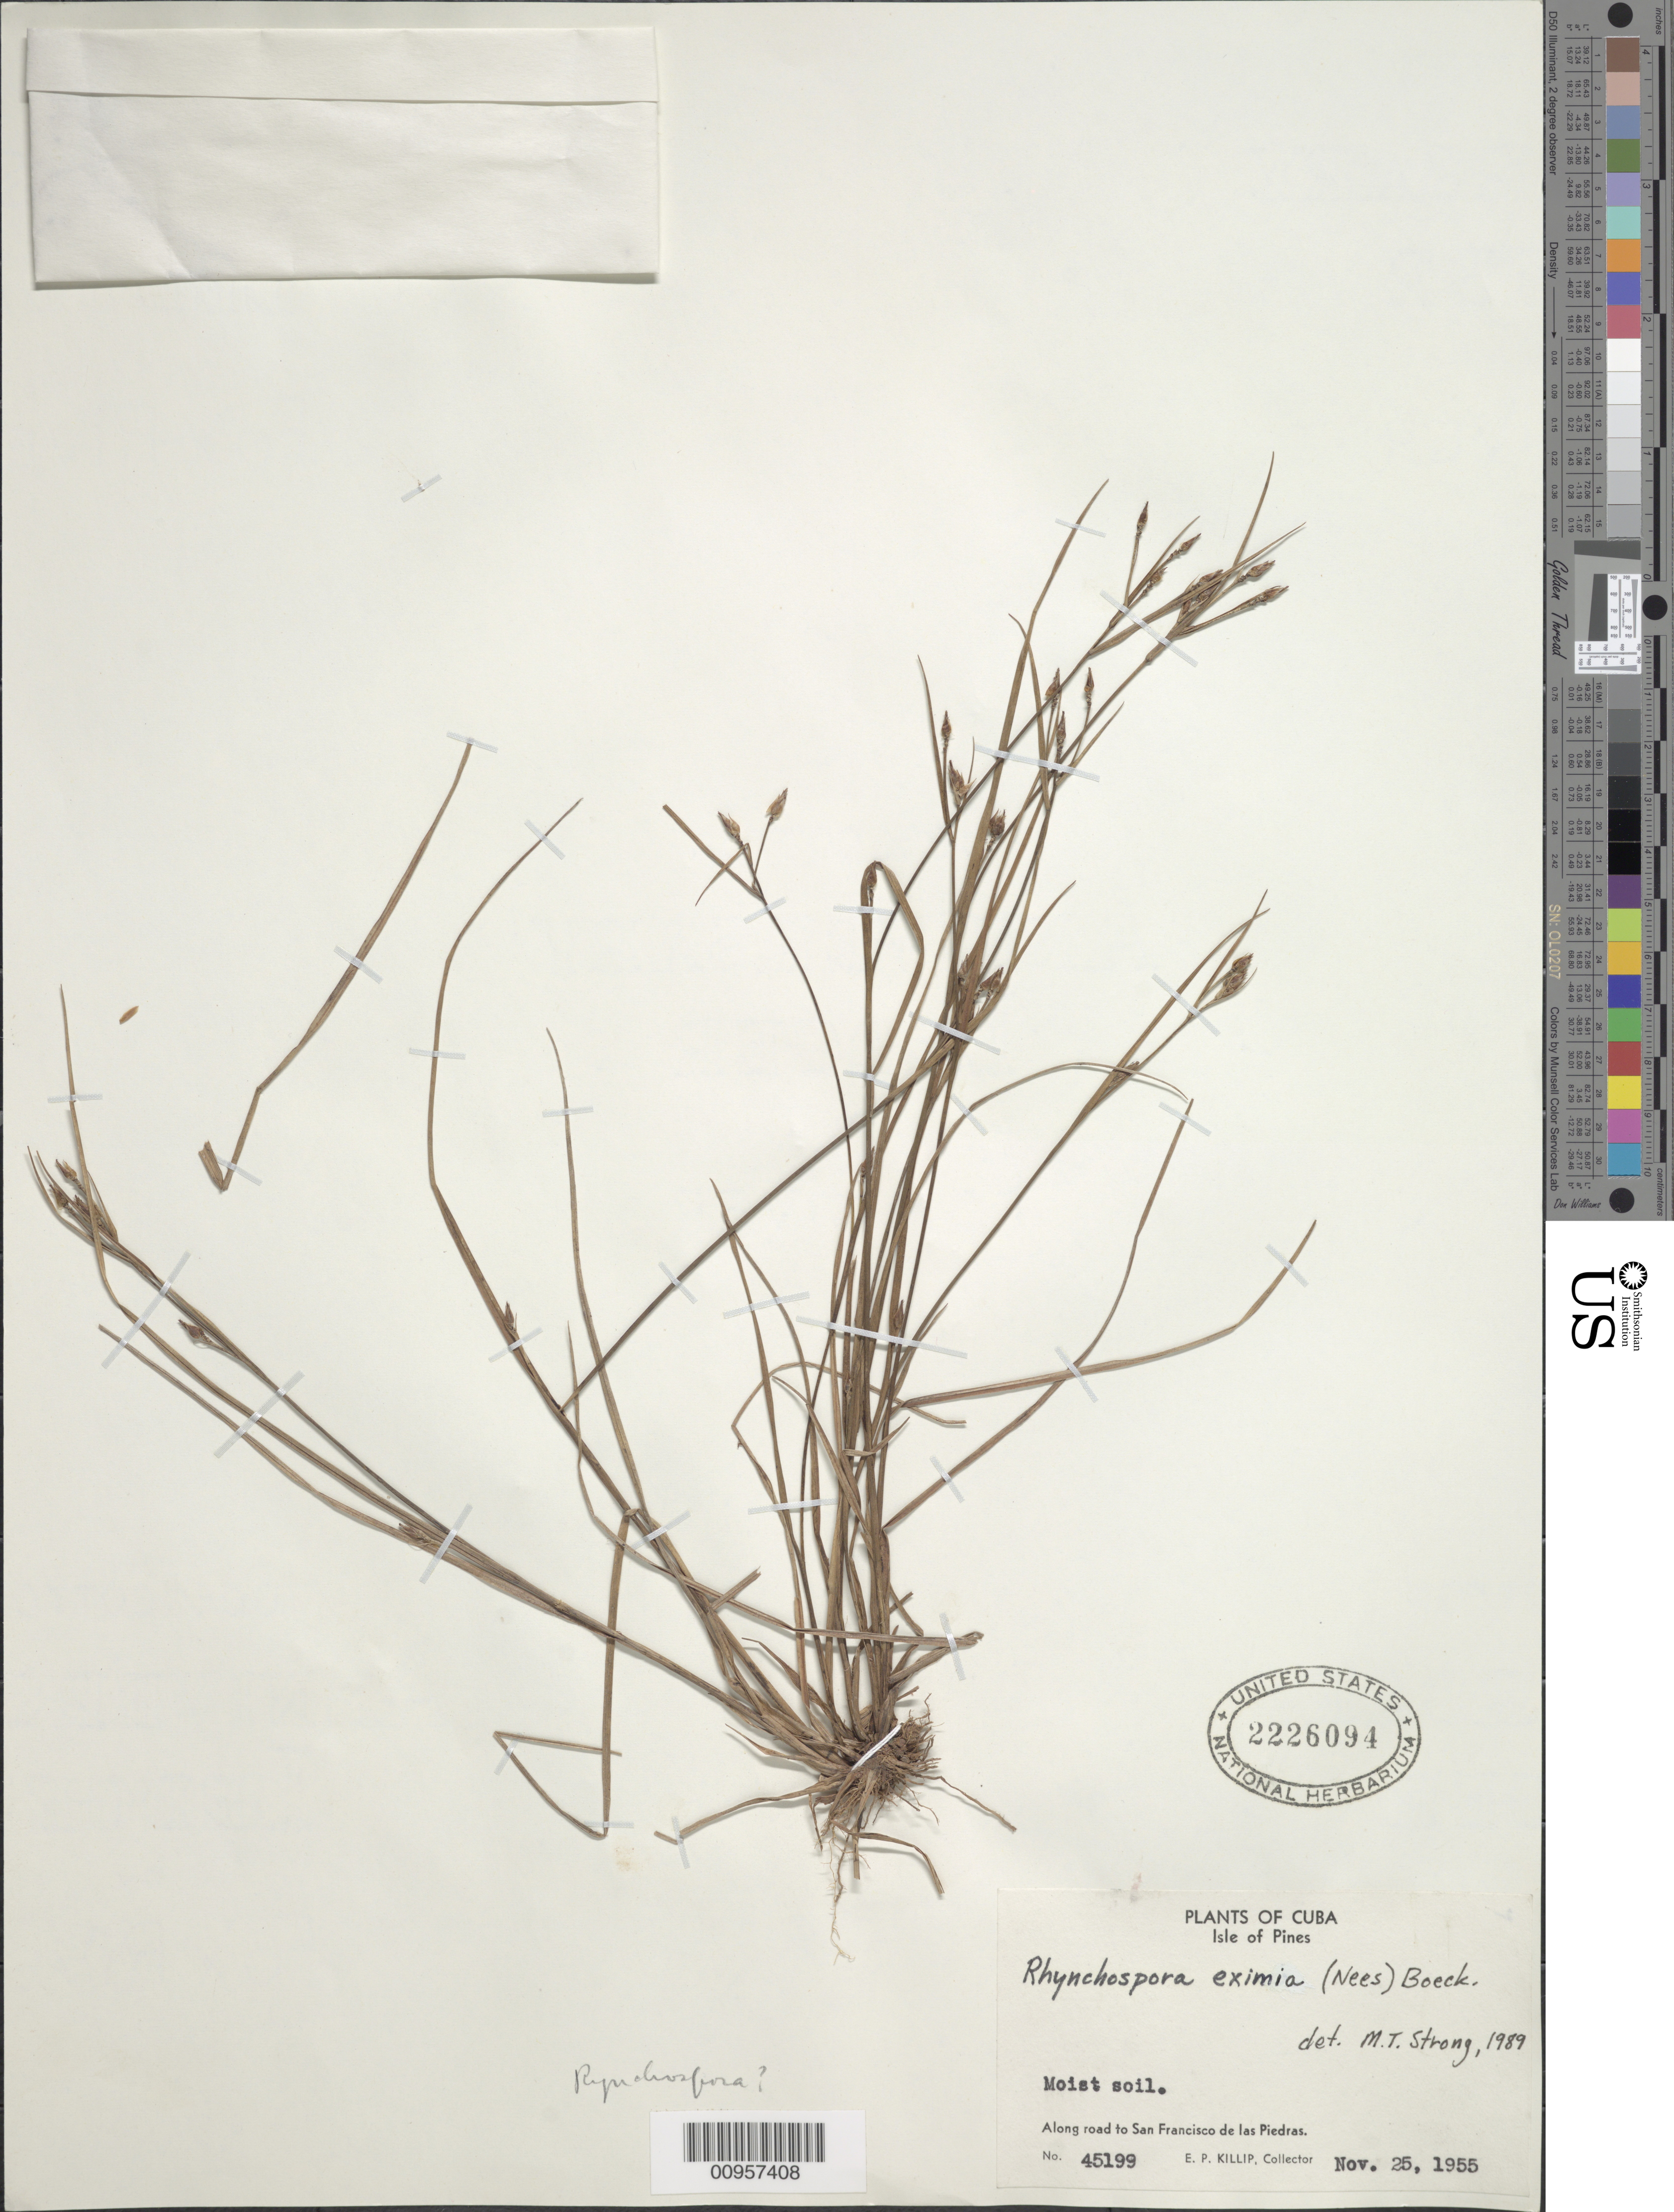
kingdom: Plantae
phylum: Tracheophyta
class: Liliopsida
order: Poales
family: Cyperaceae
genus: Rhynchospora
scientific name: Rhynchospora eximia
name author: (Nees) Boeckeler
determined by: Strong, M. T., (US), Smithsonian Institution - National Museum of Natural History (UNITED STATES)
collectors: E. P. Killip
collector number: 45199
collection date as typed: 25 Nov 1955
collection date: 1955-11-25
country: Cuba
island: Isla de la Juventud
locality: Isle of Pines, Along road to San Francisco de las Piedras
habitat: Moist soil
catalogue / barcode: US 2226094